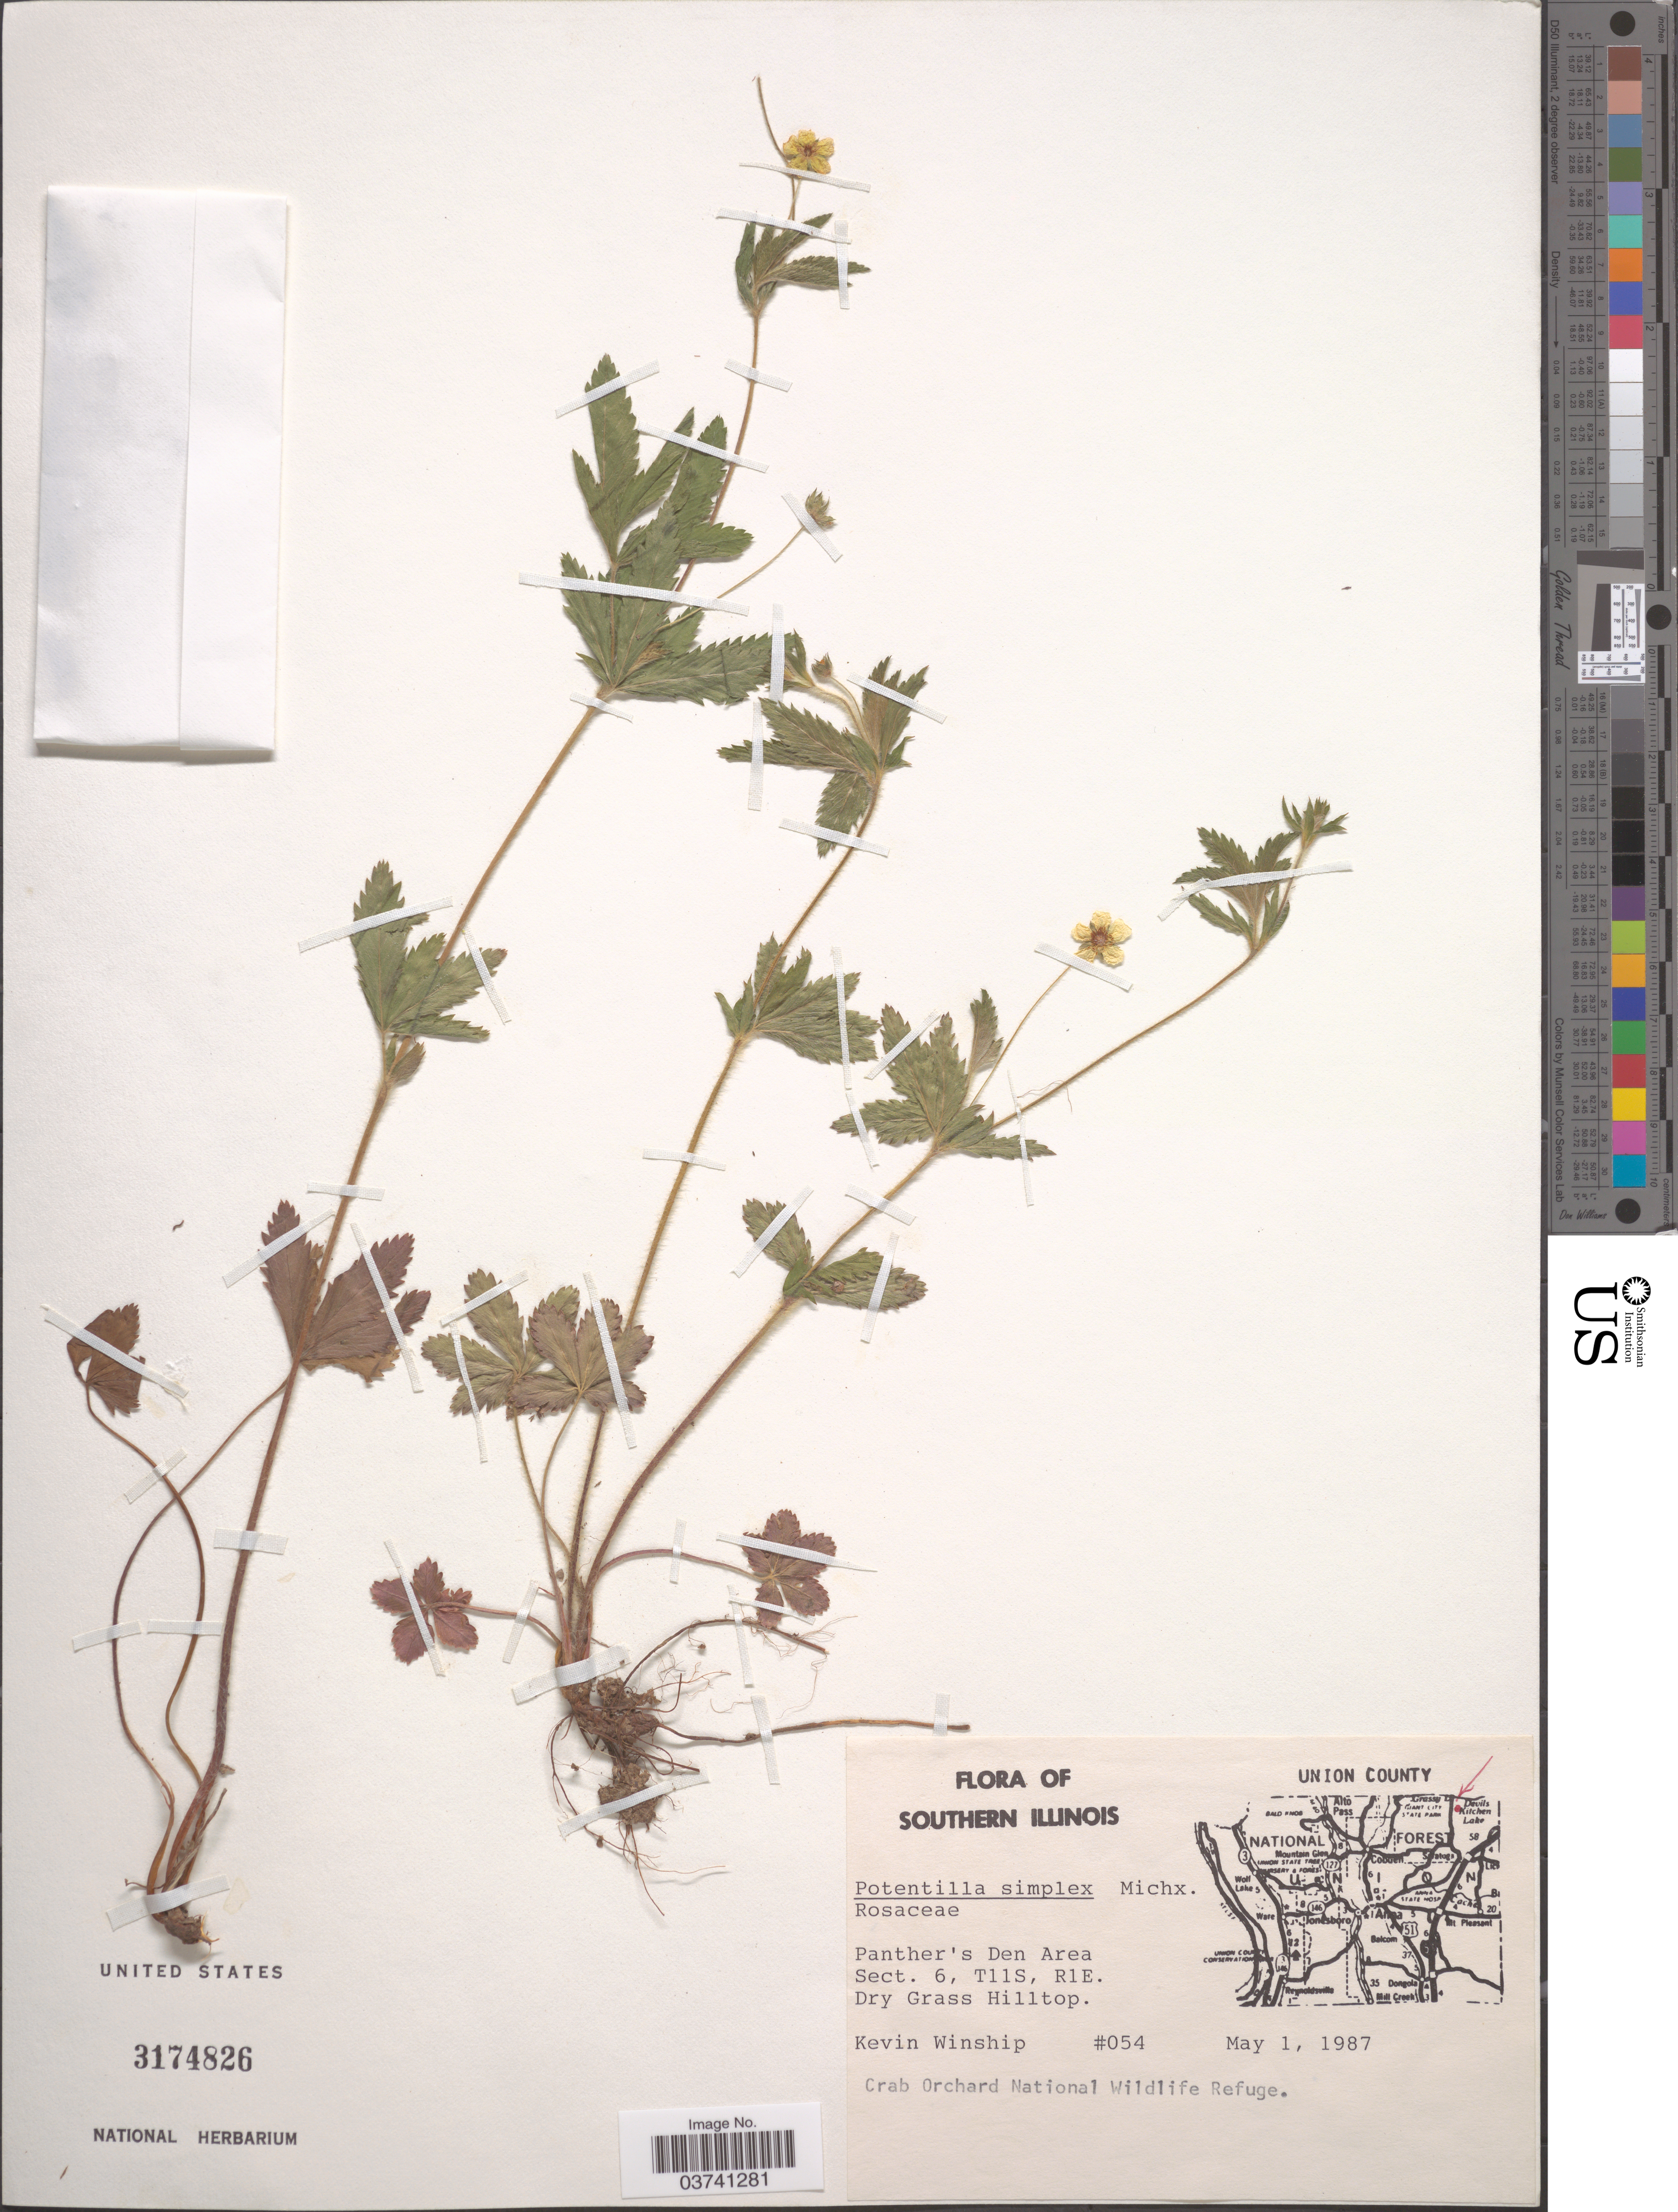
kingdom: Plantae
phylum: Tracheophyta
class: Magnoliopsida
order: Rosales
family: Rosaceae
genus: Potentilla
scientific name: Potentilla simplex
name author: Michx.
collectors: K. Winship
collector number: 054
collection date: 1987-05-01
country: United States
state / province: Illinois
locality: Southern Illinois. Union County. Panther's Den Area Sect. 6, T11S, R1E. Dry Grass Hilltop. Crab Orchard National Wildlife Refuge.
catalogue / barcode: US 3174826